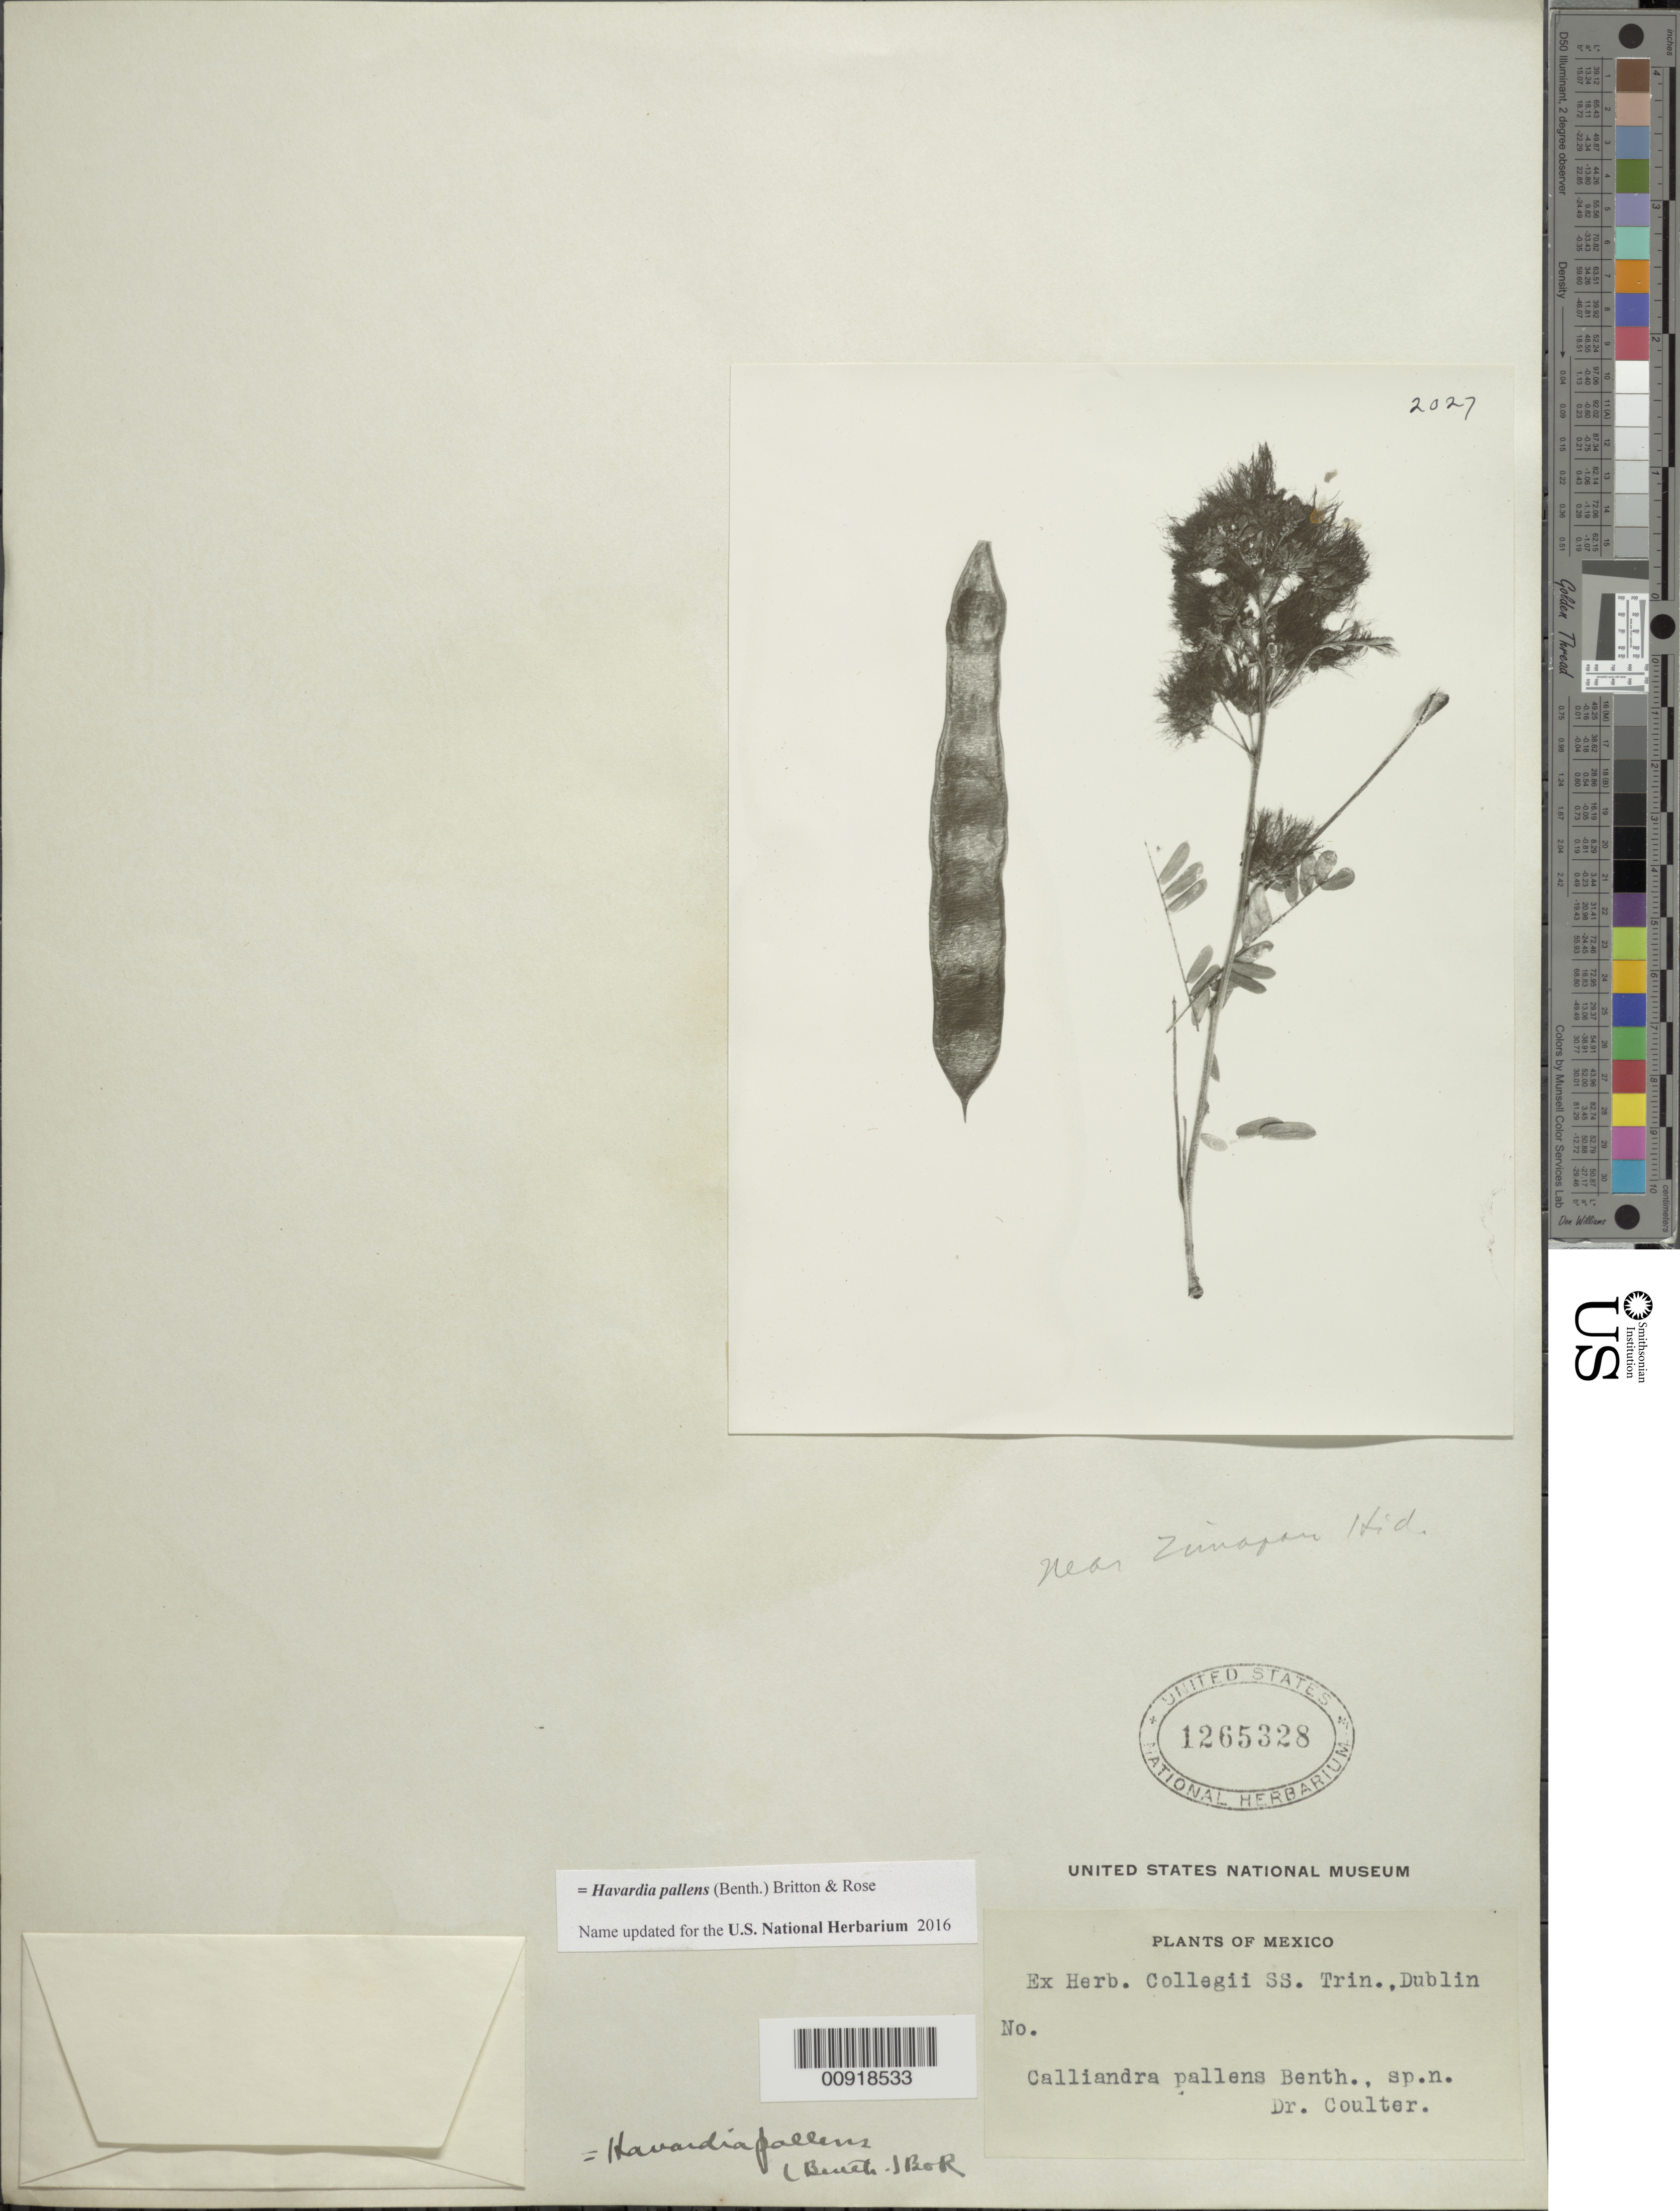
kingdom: Plantae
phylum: Tracheophyta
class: Magnoliopsida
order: Fabales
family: Fabaceae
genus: Havardia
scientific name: Havardia pallens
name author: (Benth.) Britton & Rose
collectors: -- Coulter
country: Mexico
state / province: Hidalgo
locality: Near Zimapán, Hidalgo.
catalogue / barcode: US 1265328